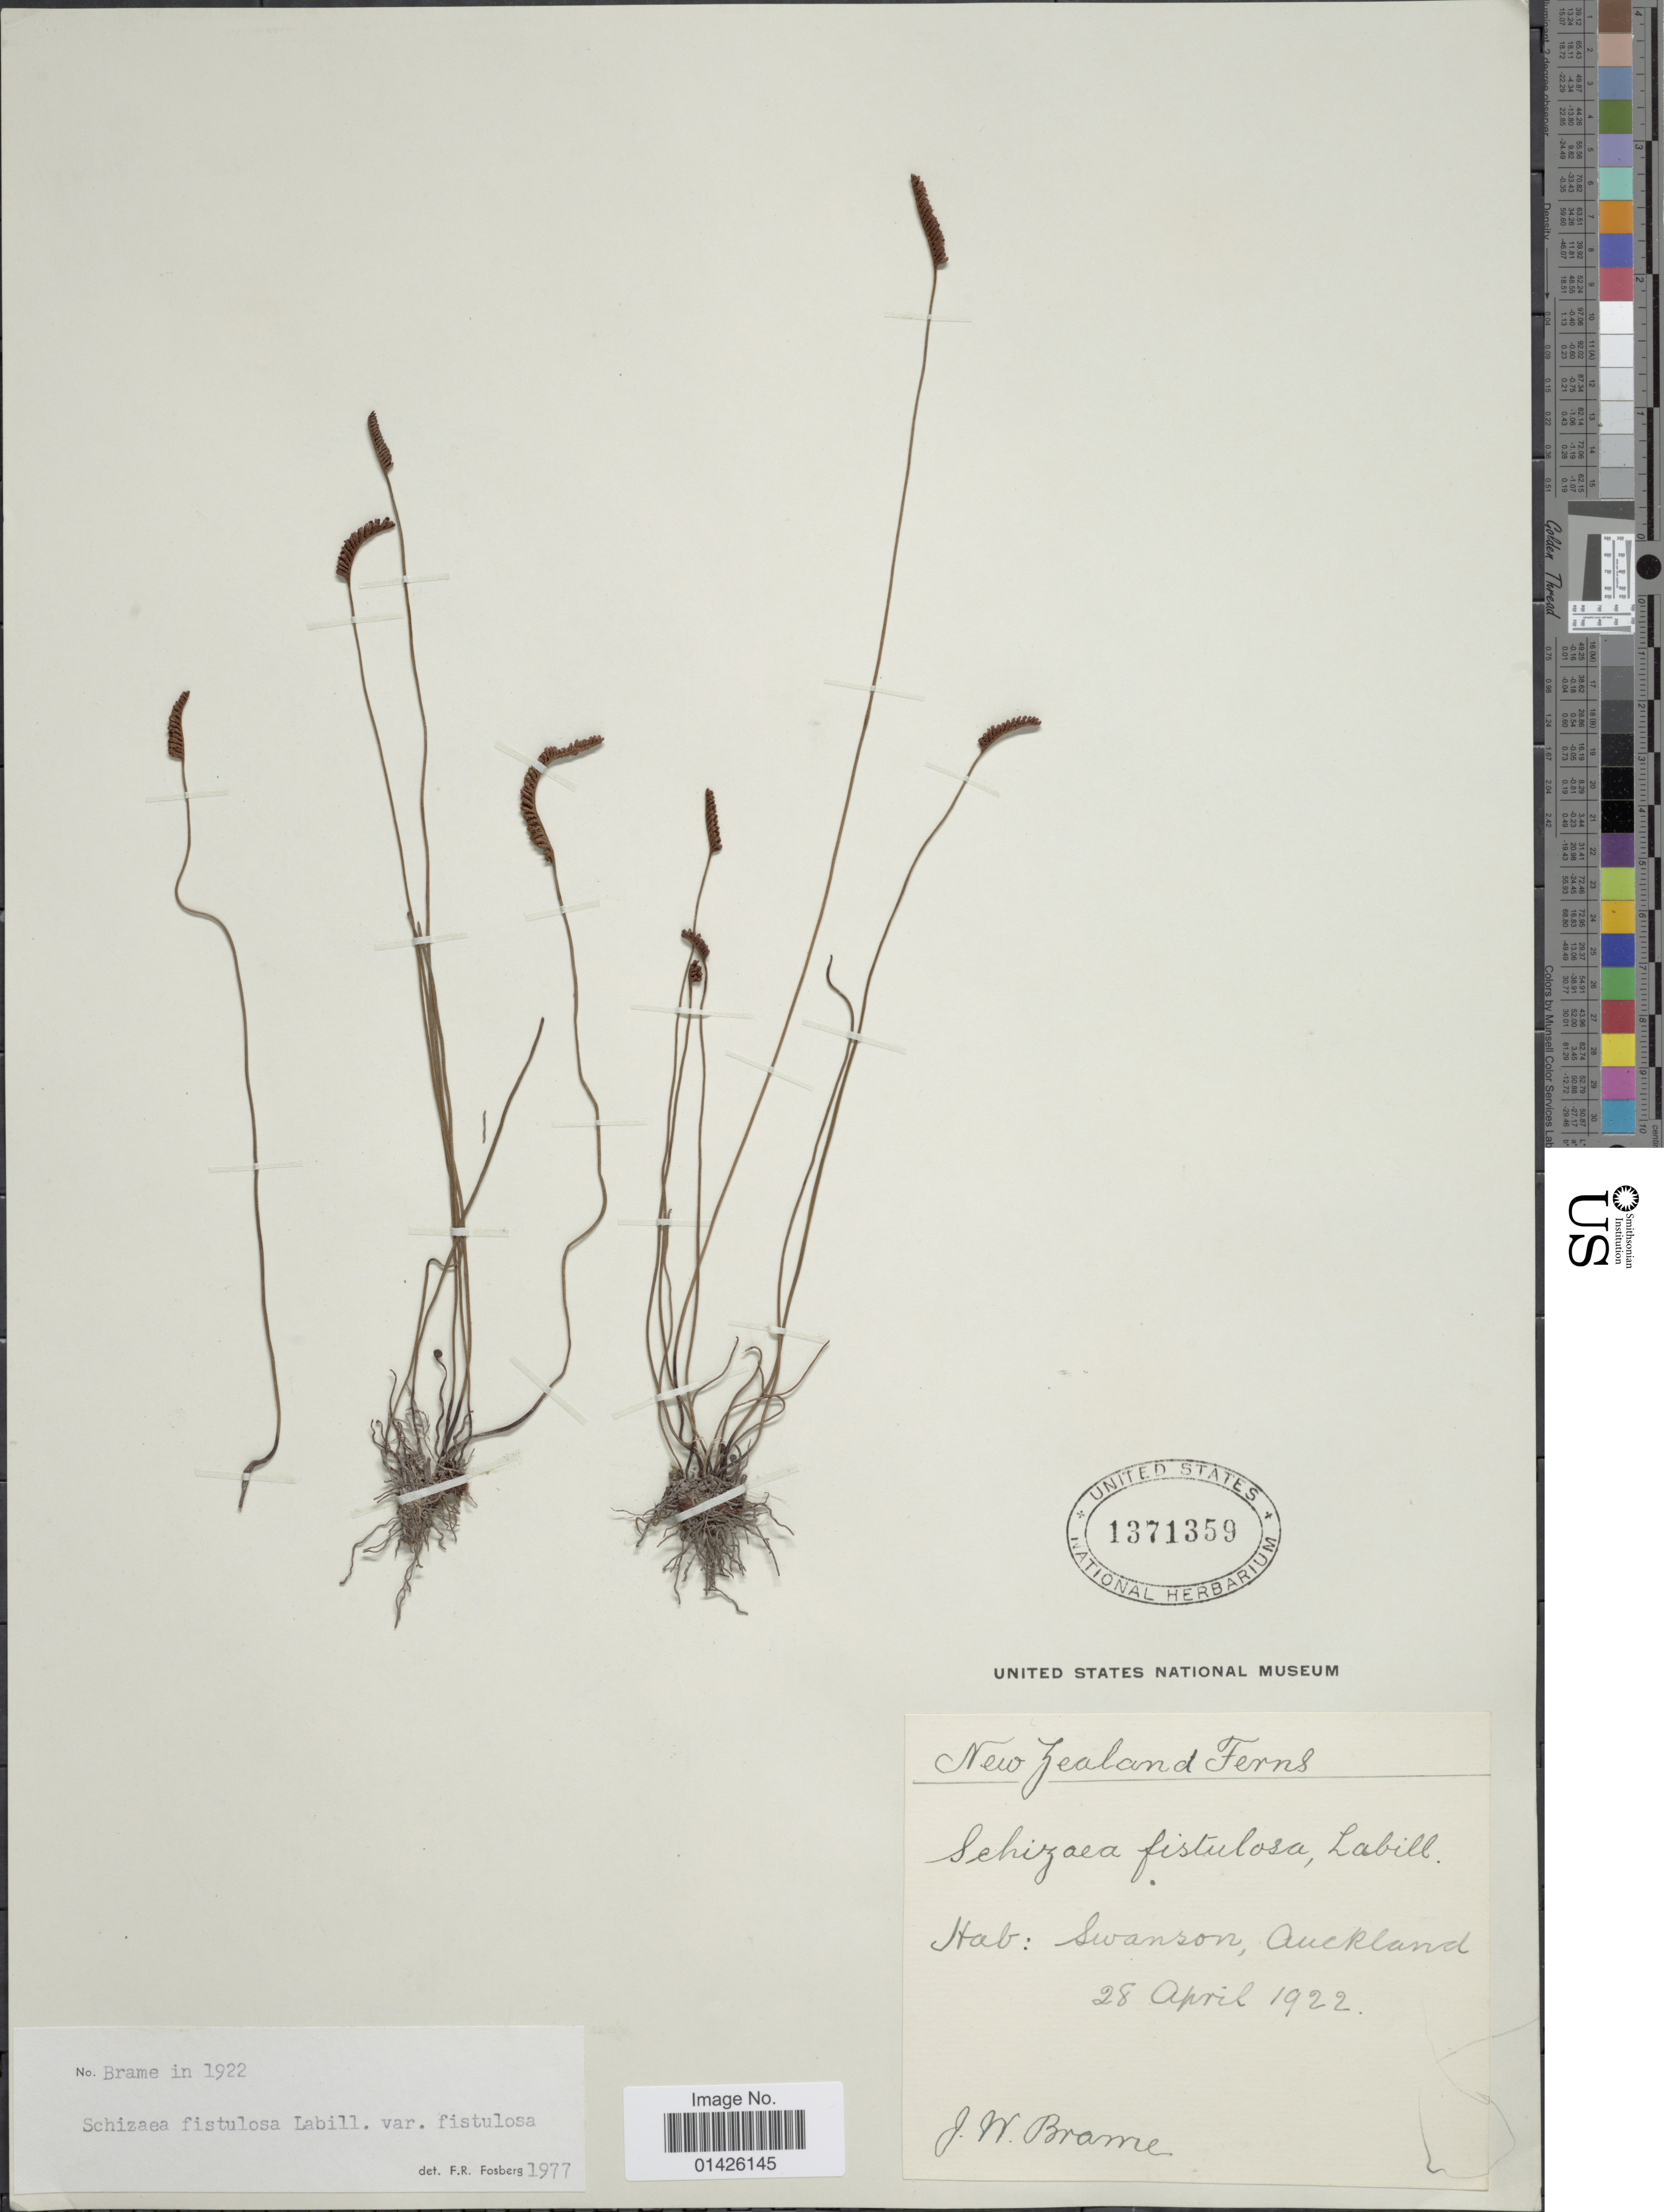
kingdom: Plantae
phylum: Tracheophyta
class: Polypodiopsida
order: Schizaeales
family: Schizaeaceae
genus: Schizaea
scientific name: Schizaea fistulosa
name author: Labill.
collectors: J. Brame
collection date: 1922-04-28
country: New Zealand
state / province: Auckland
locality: Swanson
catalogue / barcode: US 1371359